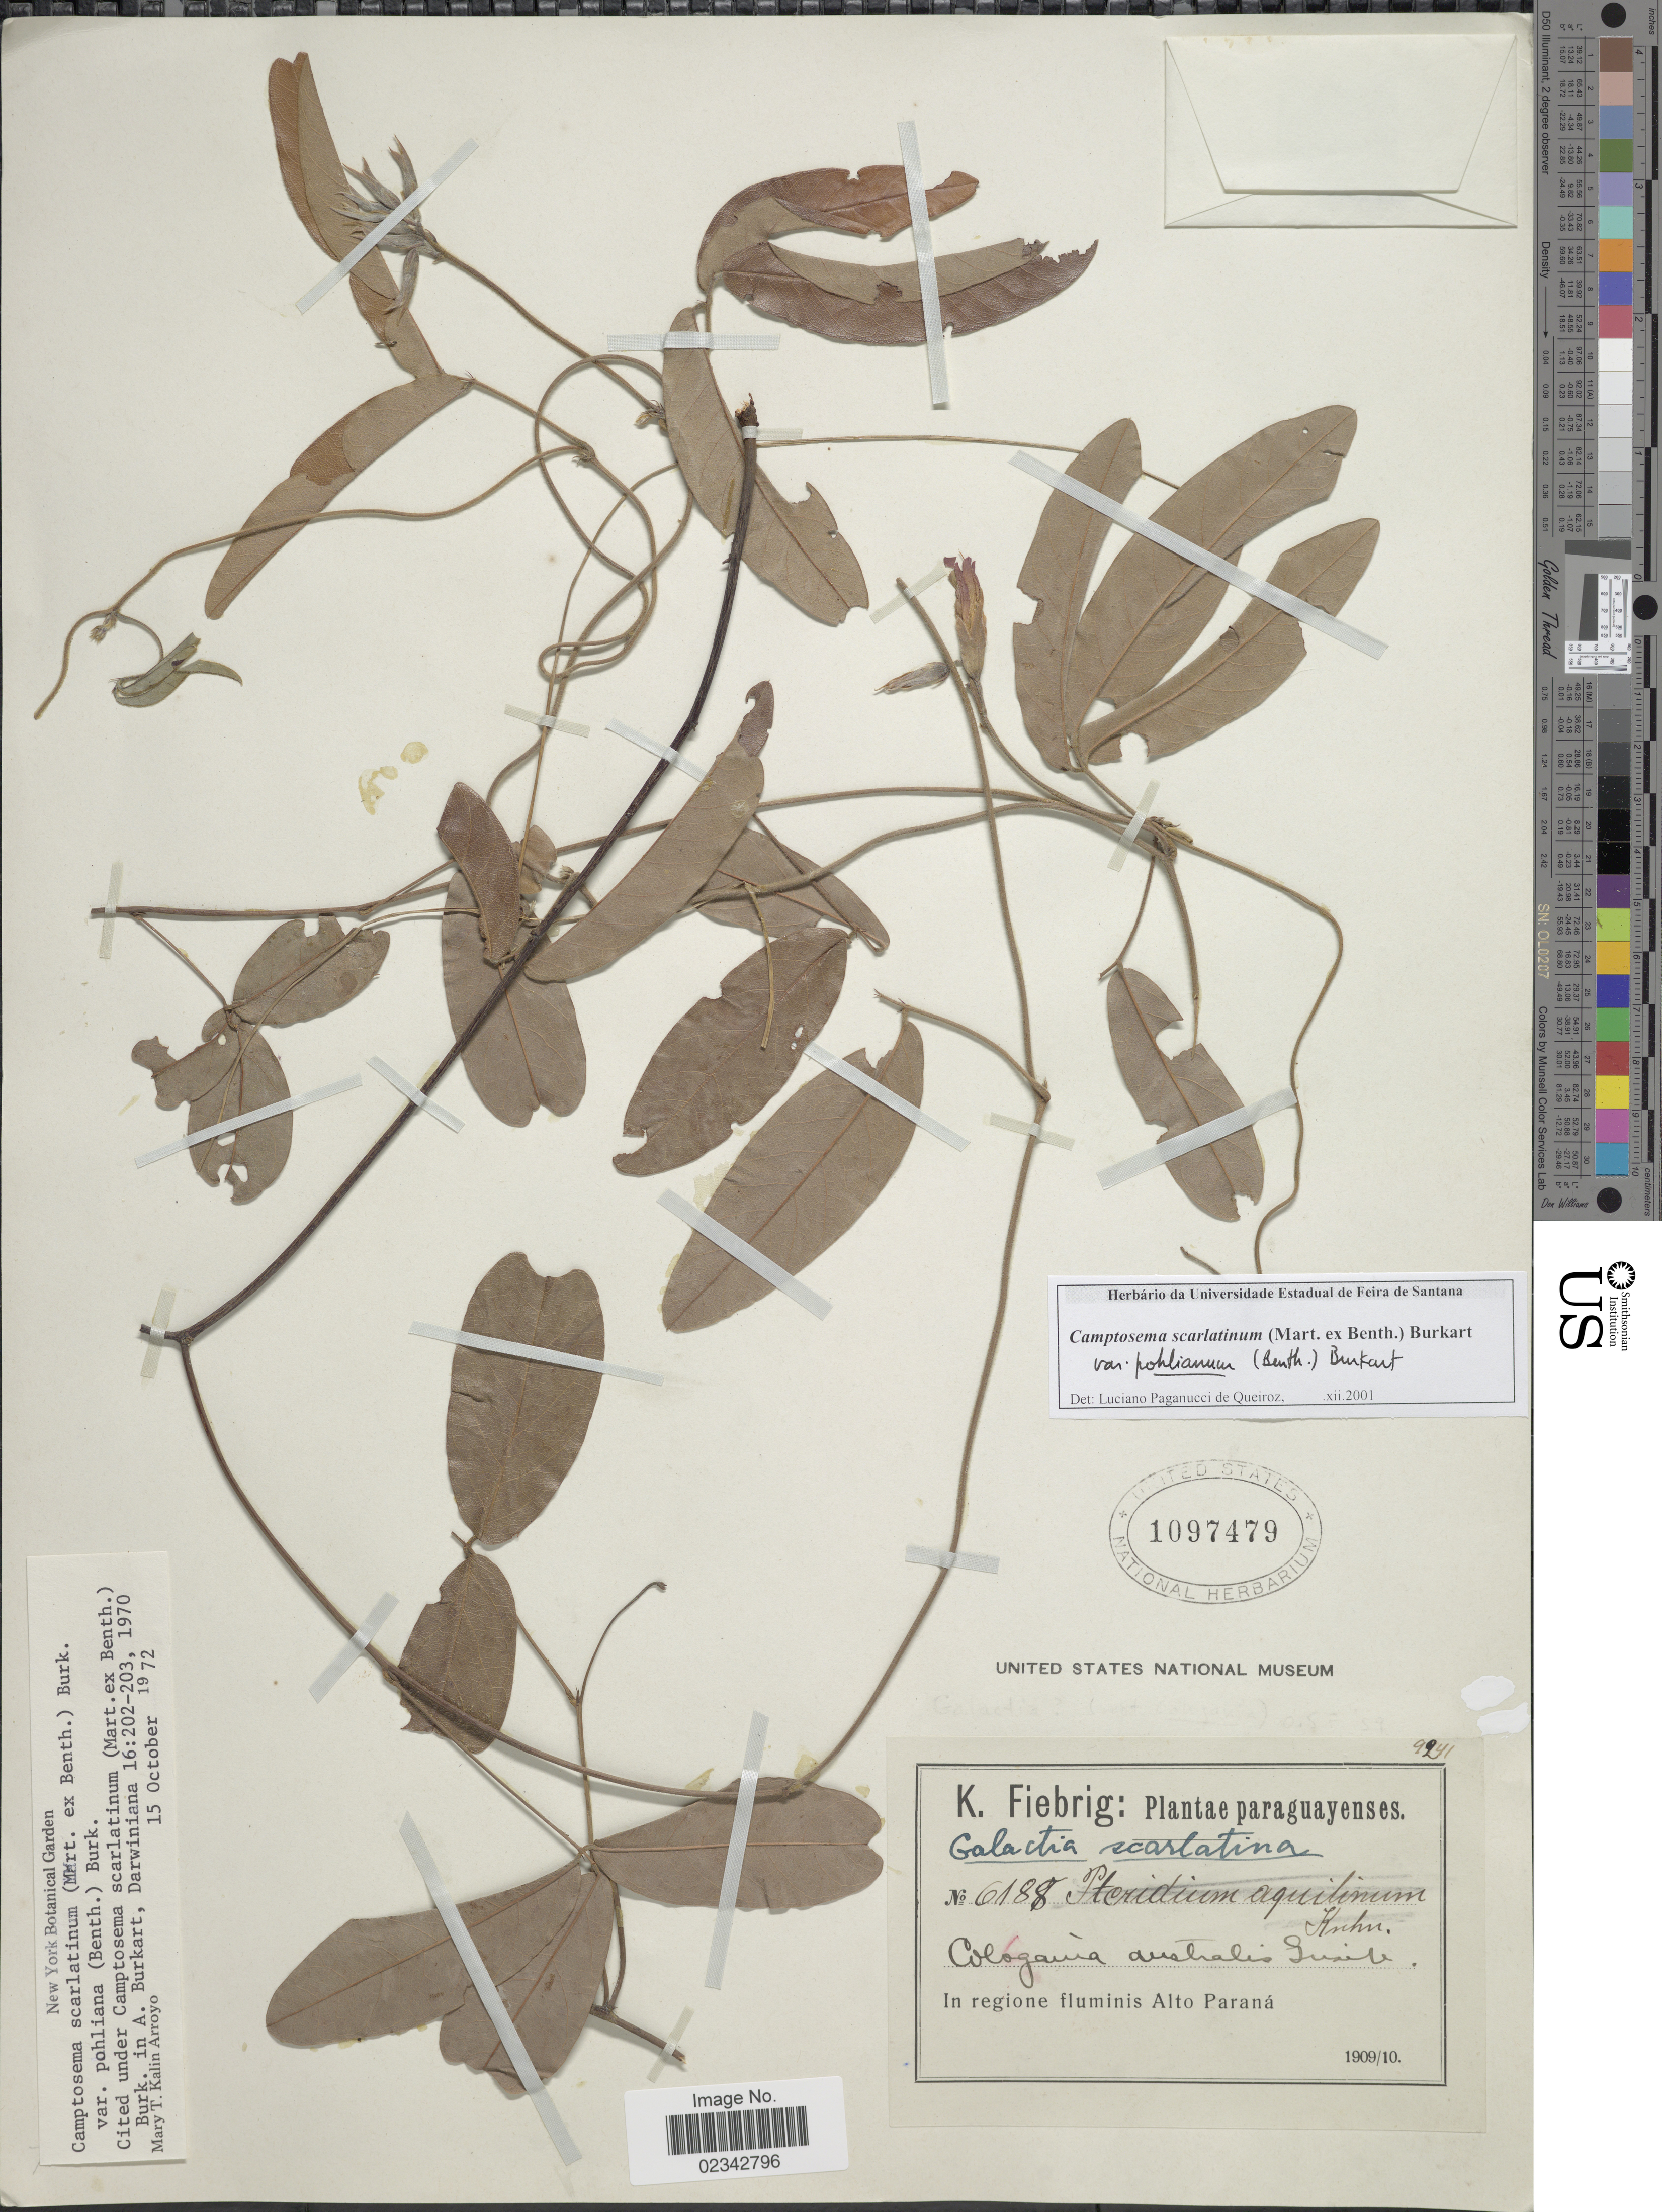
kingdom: Plantae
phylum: Tracheophyta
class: Magnoliopsida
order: Fabales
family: Fabaceae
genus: Betencourtia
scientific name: Betencourtia scarlatina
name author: (C. Mart. ex Benth.) L.P. Queiroz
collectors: K. Fiebrig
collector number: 6188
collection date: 1909/1910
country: Paraguay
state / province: Alto Parana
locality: In regione fluminis Alto Parana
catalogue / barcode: US 1097479